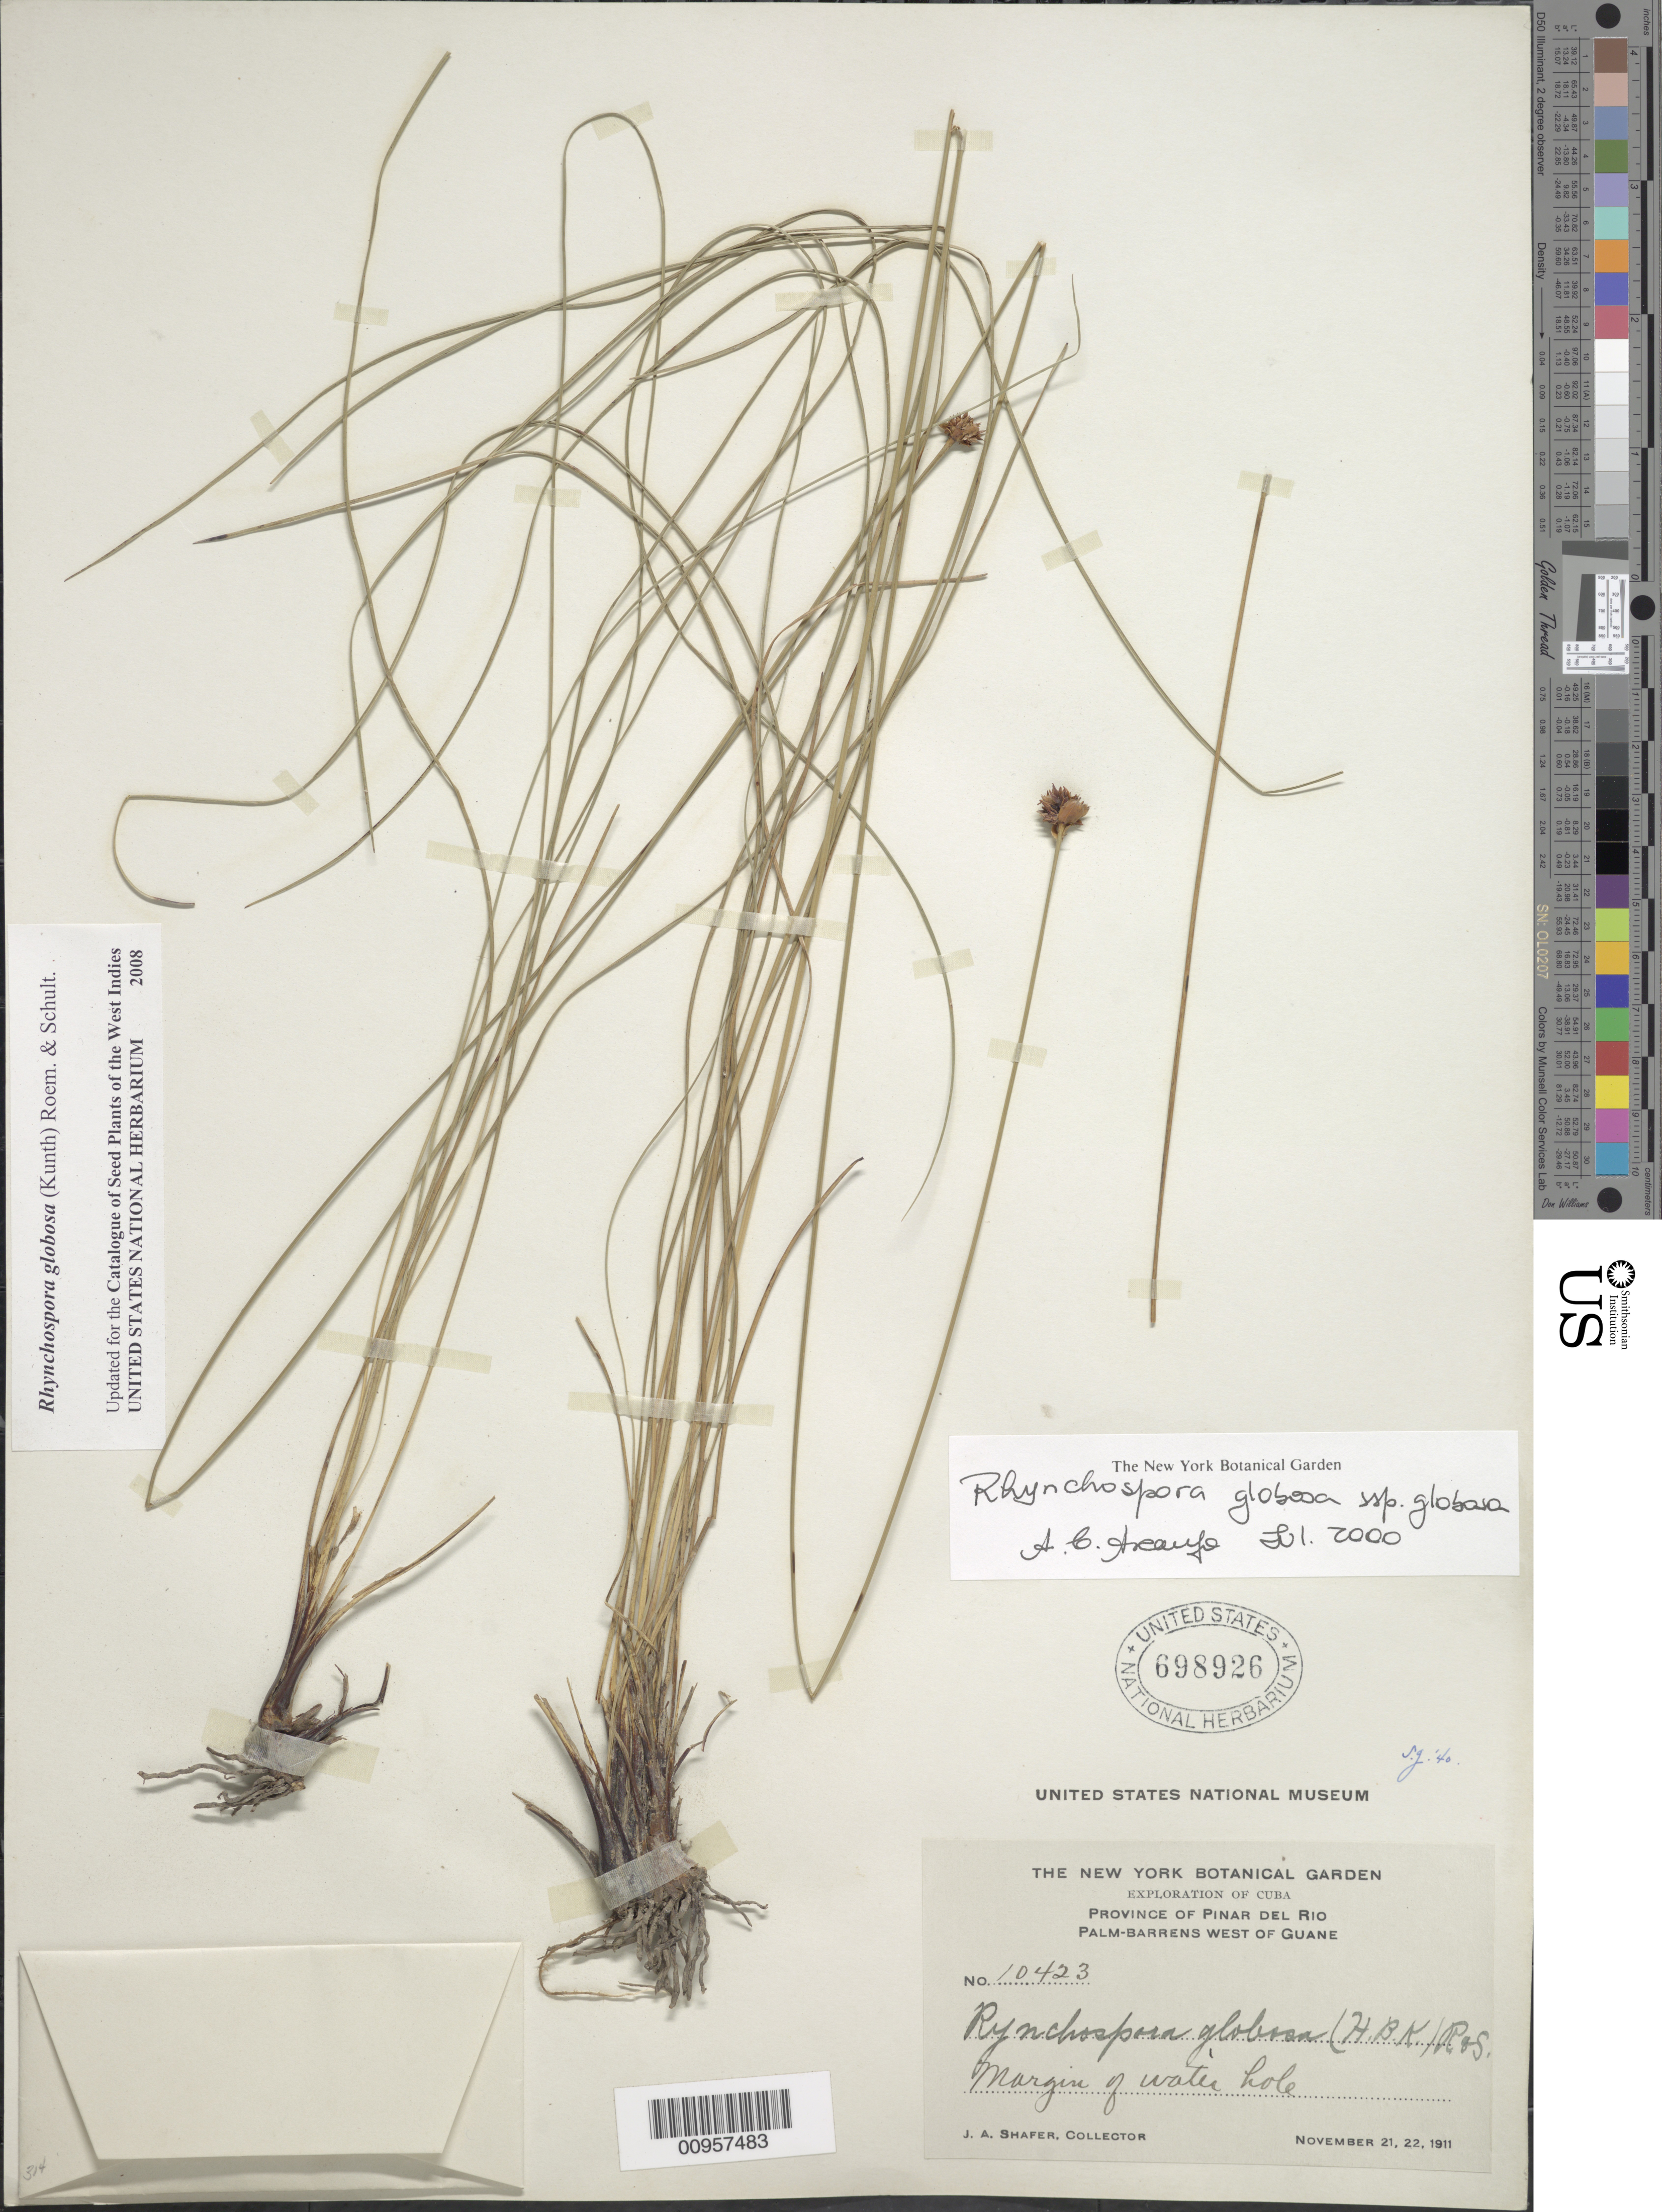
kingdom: Plantae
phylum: Tracheophyta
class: Liliopsida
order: Poales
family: Cyperaceae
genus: Rhynchospora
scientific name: Rhynchospora globosa var. globosa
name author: (Kunth) Roem. & Schult.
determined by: Strong, M. T., (US), Smithsonian Institution - National Museum of Natural History (UNITED STATES)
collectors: J. A. Shafer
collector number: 10423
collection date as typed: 21 Nov 1911 to 22 Nov 1911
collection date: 1911-11-21/1911-11-22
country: Cuba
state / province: Pinar del Rio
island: Cuba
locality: Palm-barrens W of Guane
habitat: Margin of water hole in palm-barrens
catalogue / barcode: US 698926